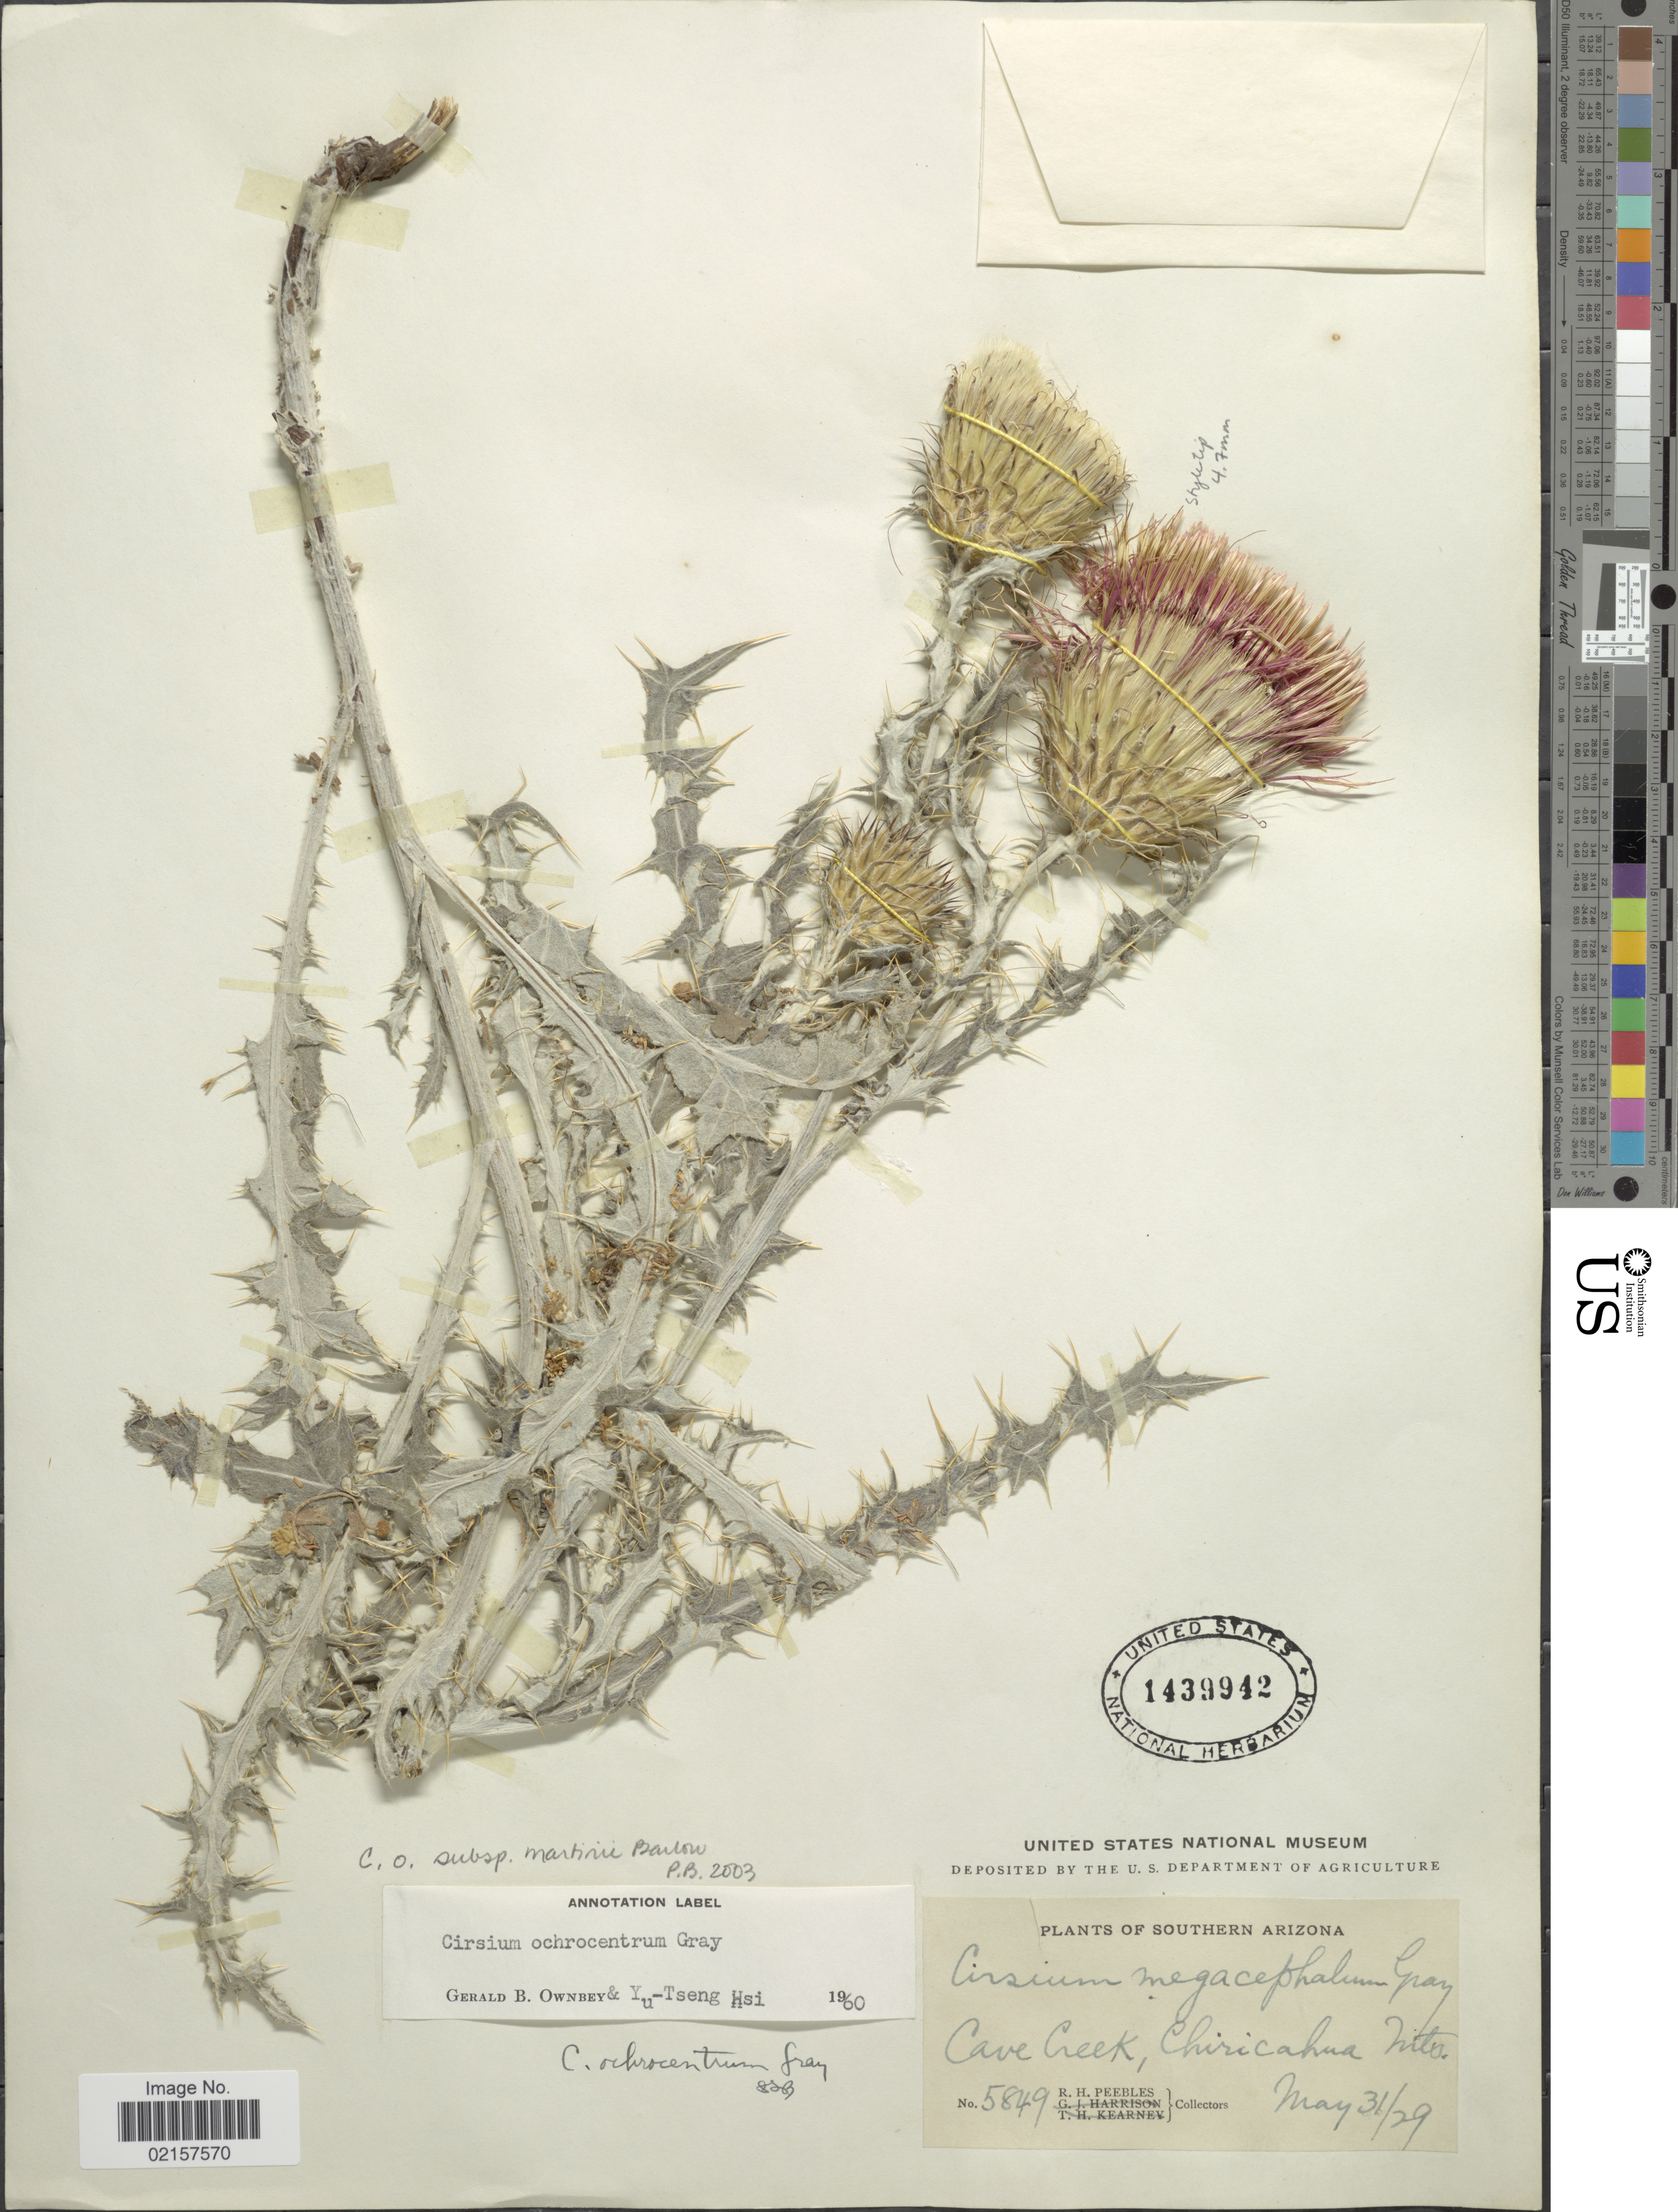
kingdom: Plantae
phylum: Tracheophyta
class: Magnoliopsida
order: Asterales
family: Asteraceae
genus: Cirsium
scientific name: Cirsium ochrocentrum subsp. martinii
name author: Barlow-Irick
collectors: R. H. Peebles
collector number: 5849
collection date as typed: Transcribed d/m/y: 31/5/29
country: United States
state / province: Arizona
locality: Southern Arizona, Cave Creek, Chiricahua Mts.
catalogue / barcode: US 1439942